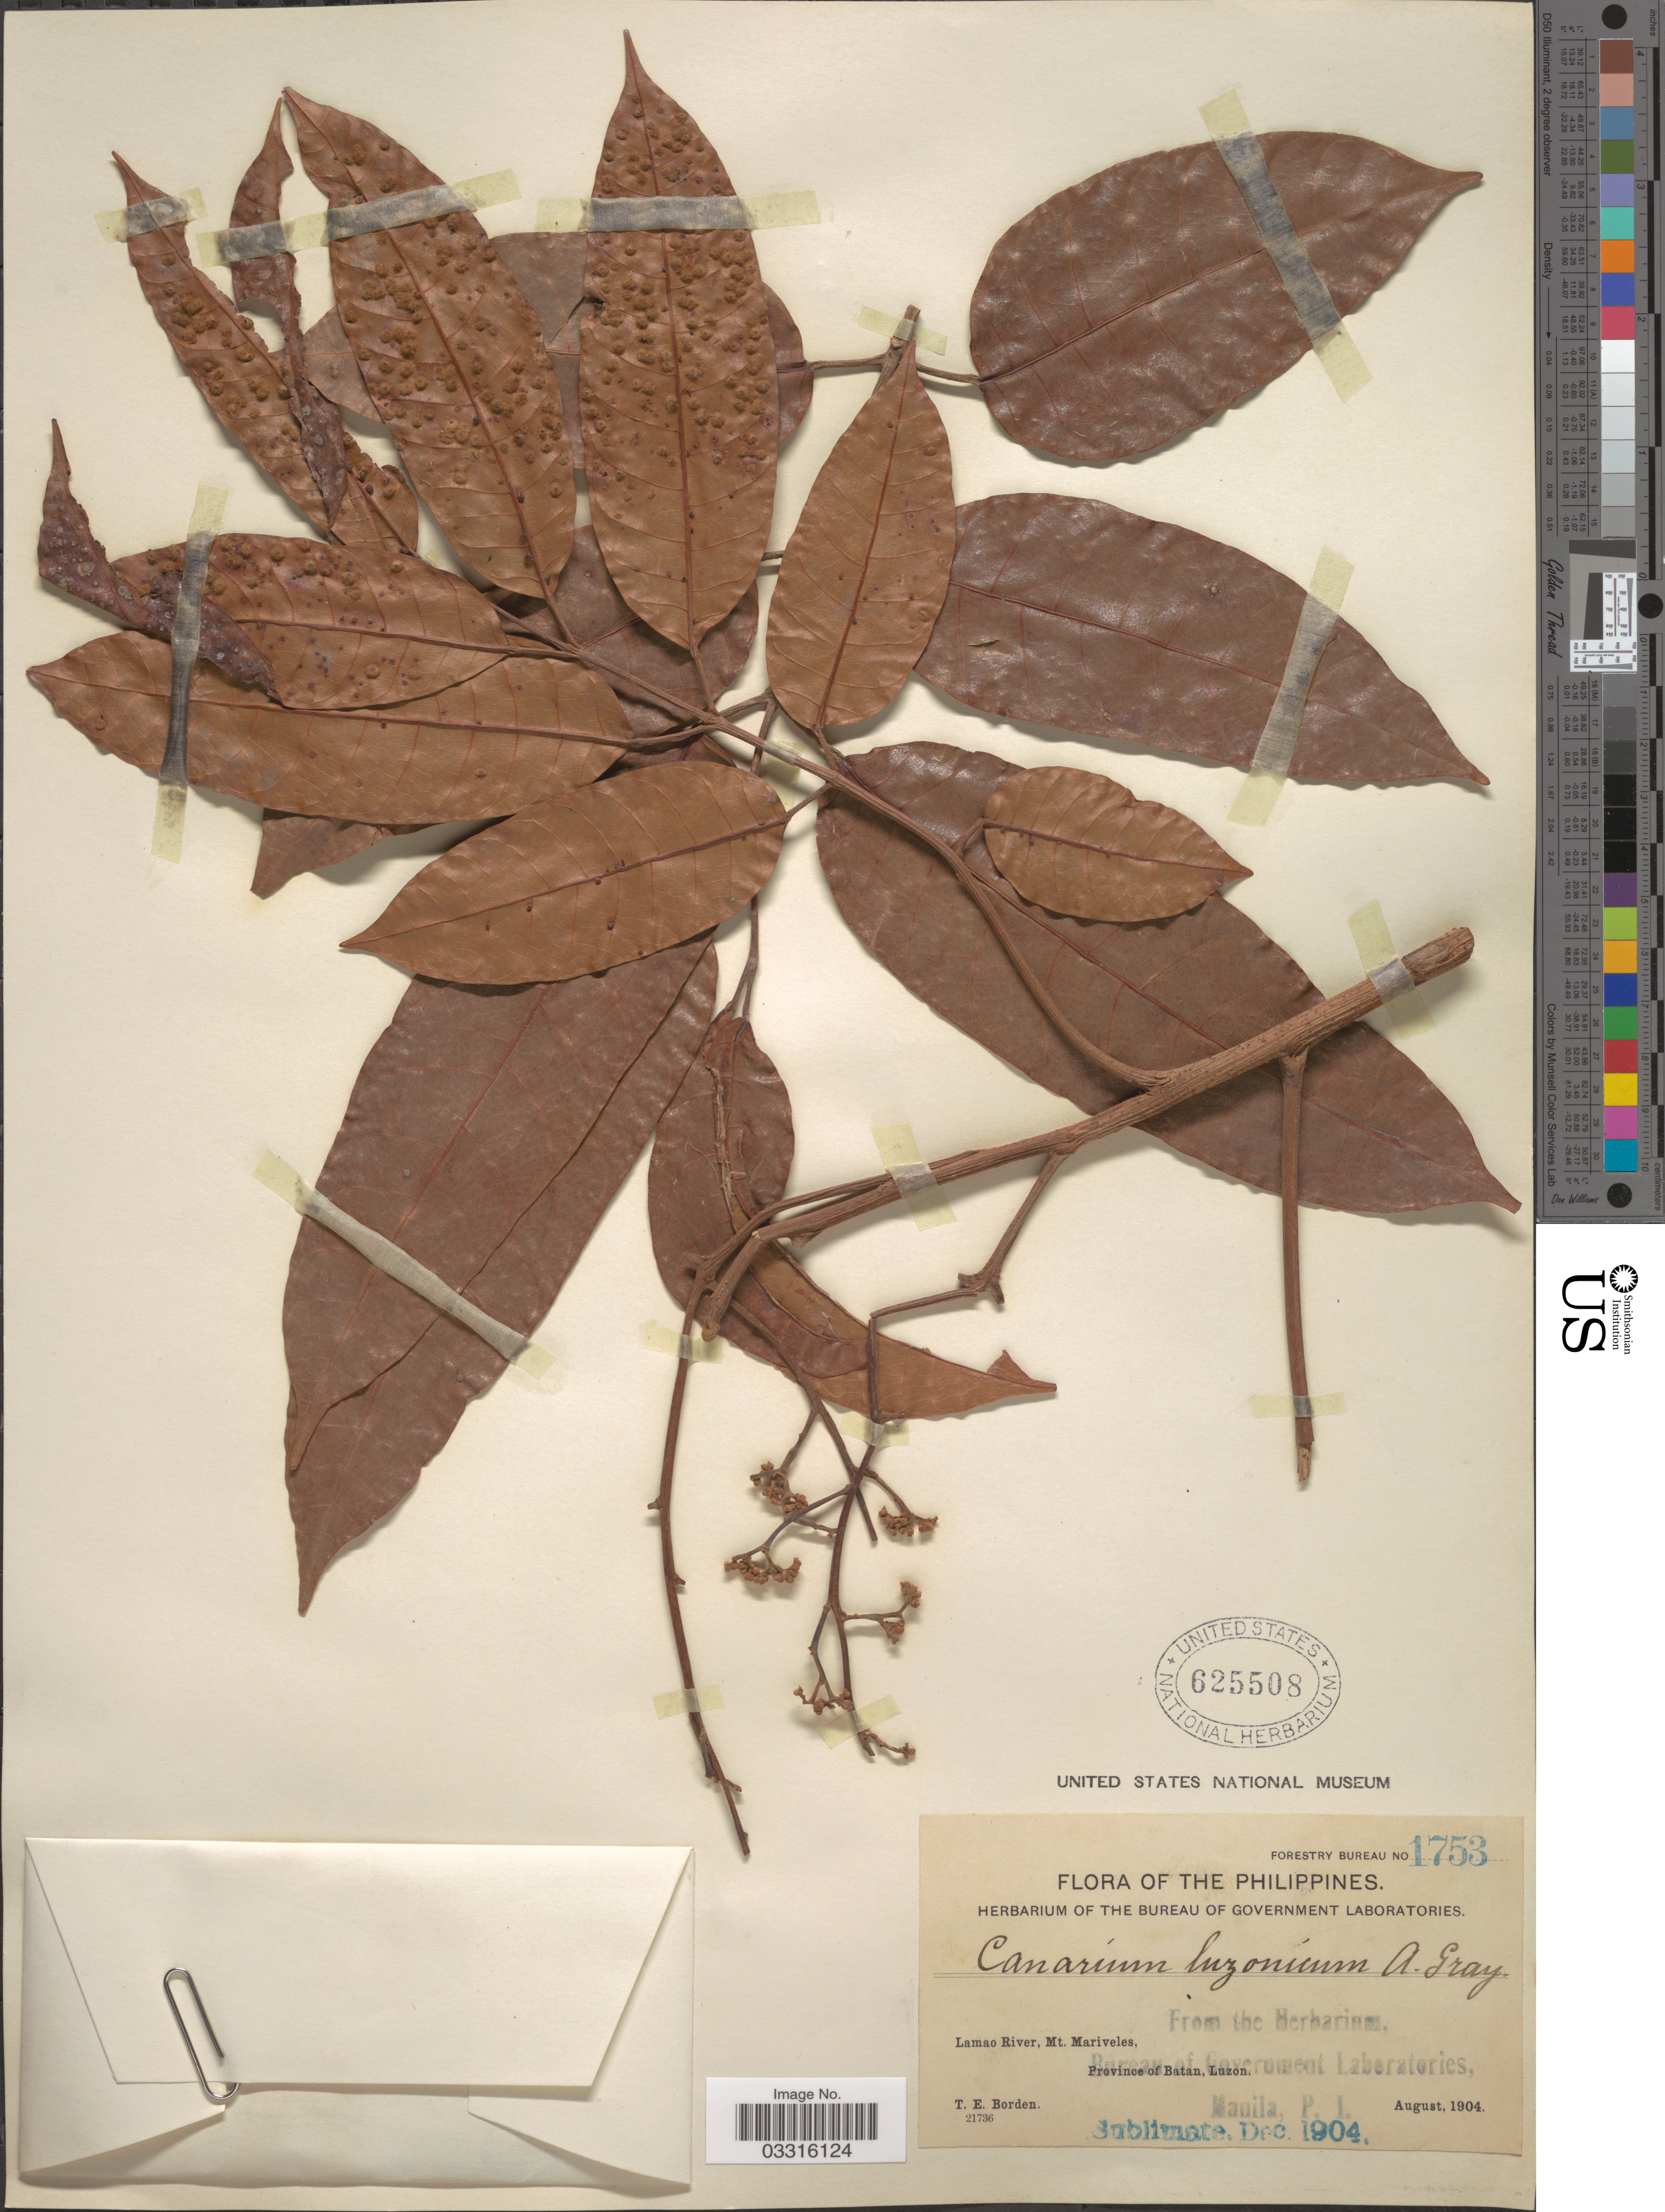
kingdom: Plantae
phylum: Tracheophyta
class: Magnoliopsida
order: Sapindales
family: Burseraceae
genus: Canarium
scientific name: Canarium luzonicum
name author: (Blume) A. Gray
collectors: T. E. Borden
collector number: Forestry Bureau 1753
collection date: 1904-08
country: Philippines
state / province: Cagayan Valley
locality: Lamao River, Mt. Mariveles, Province of Batan, Luzon.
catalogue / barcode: US 625508